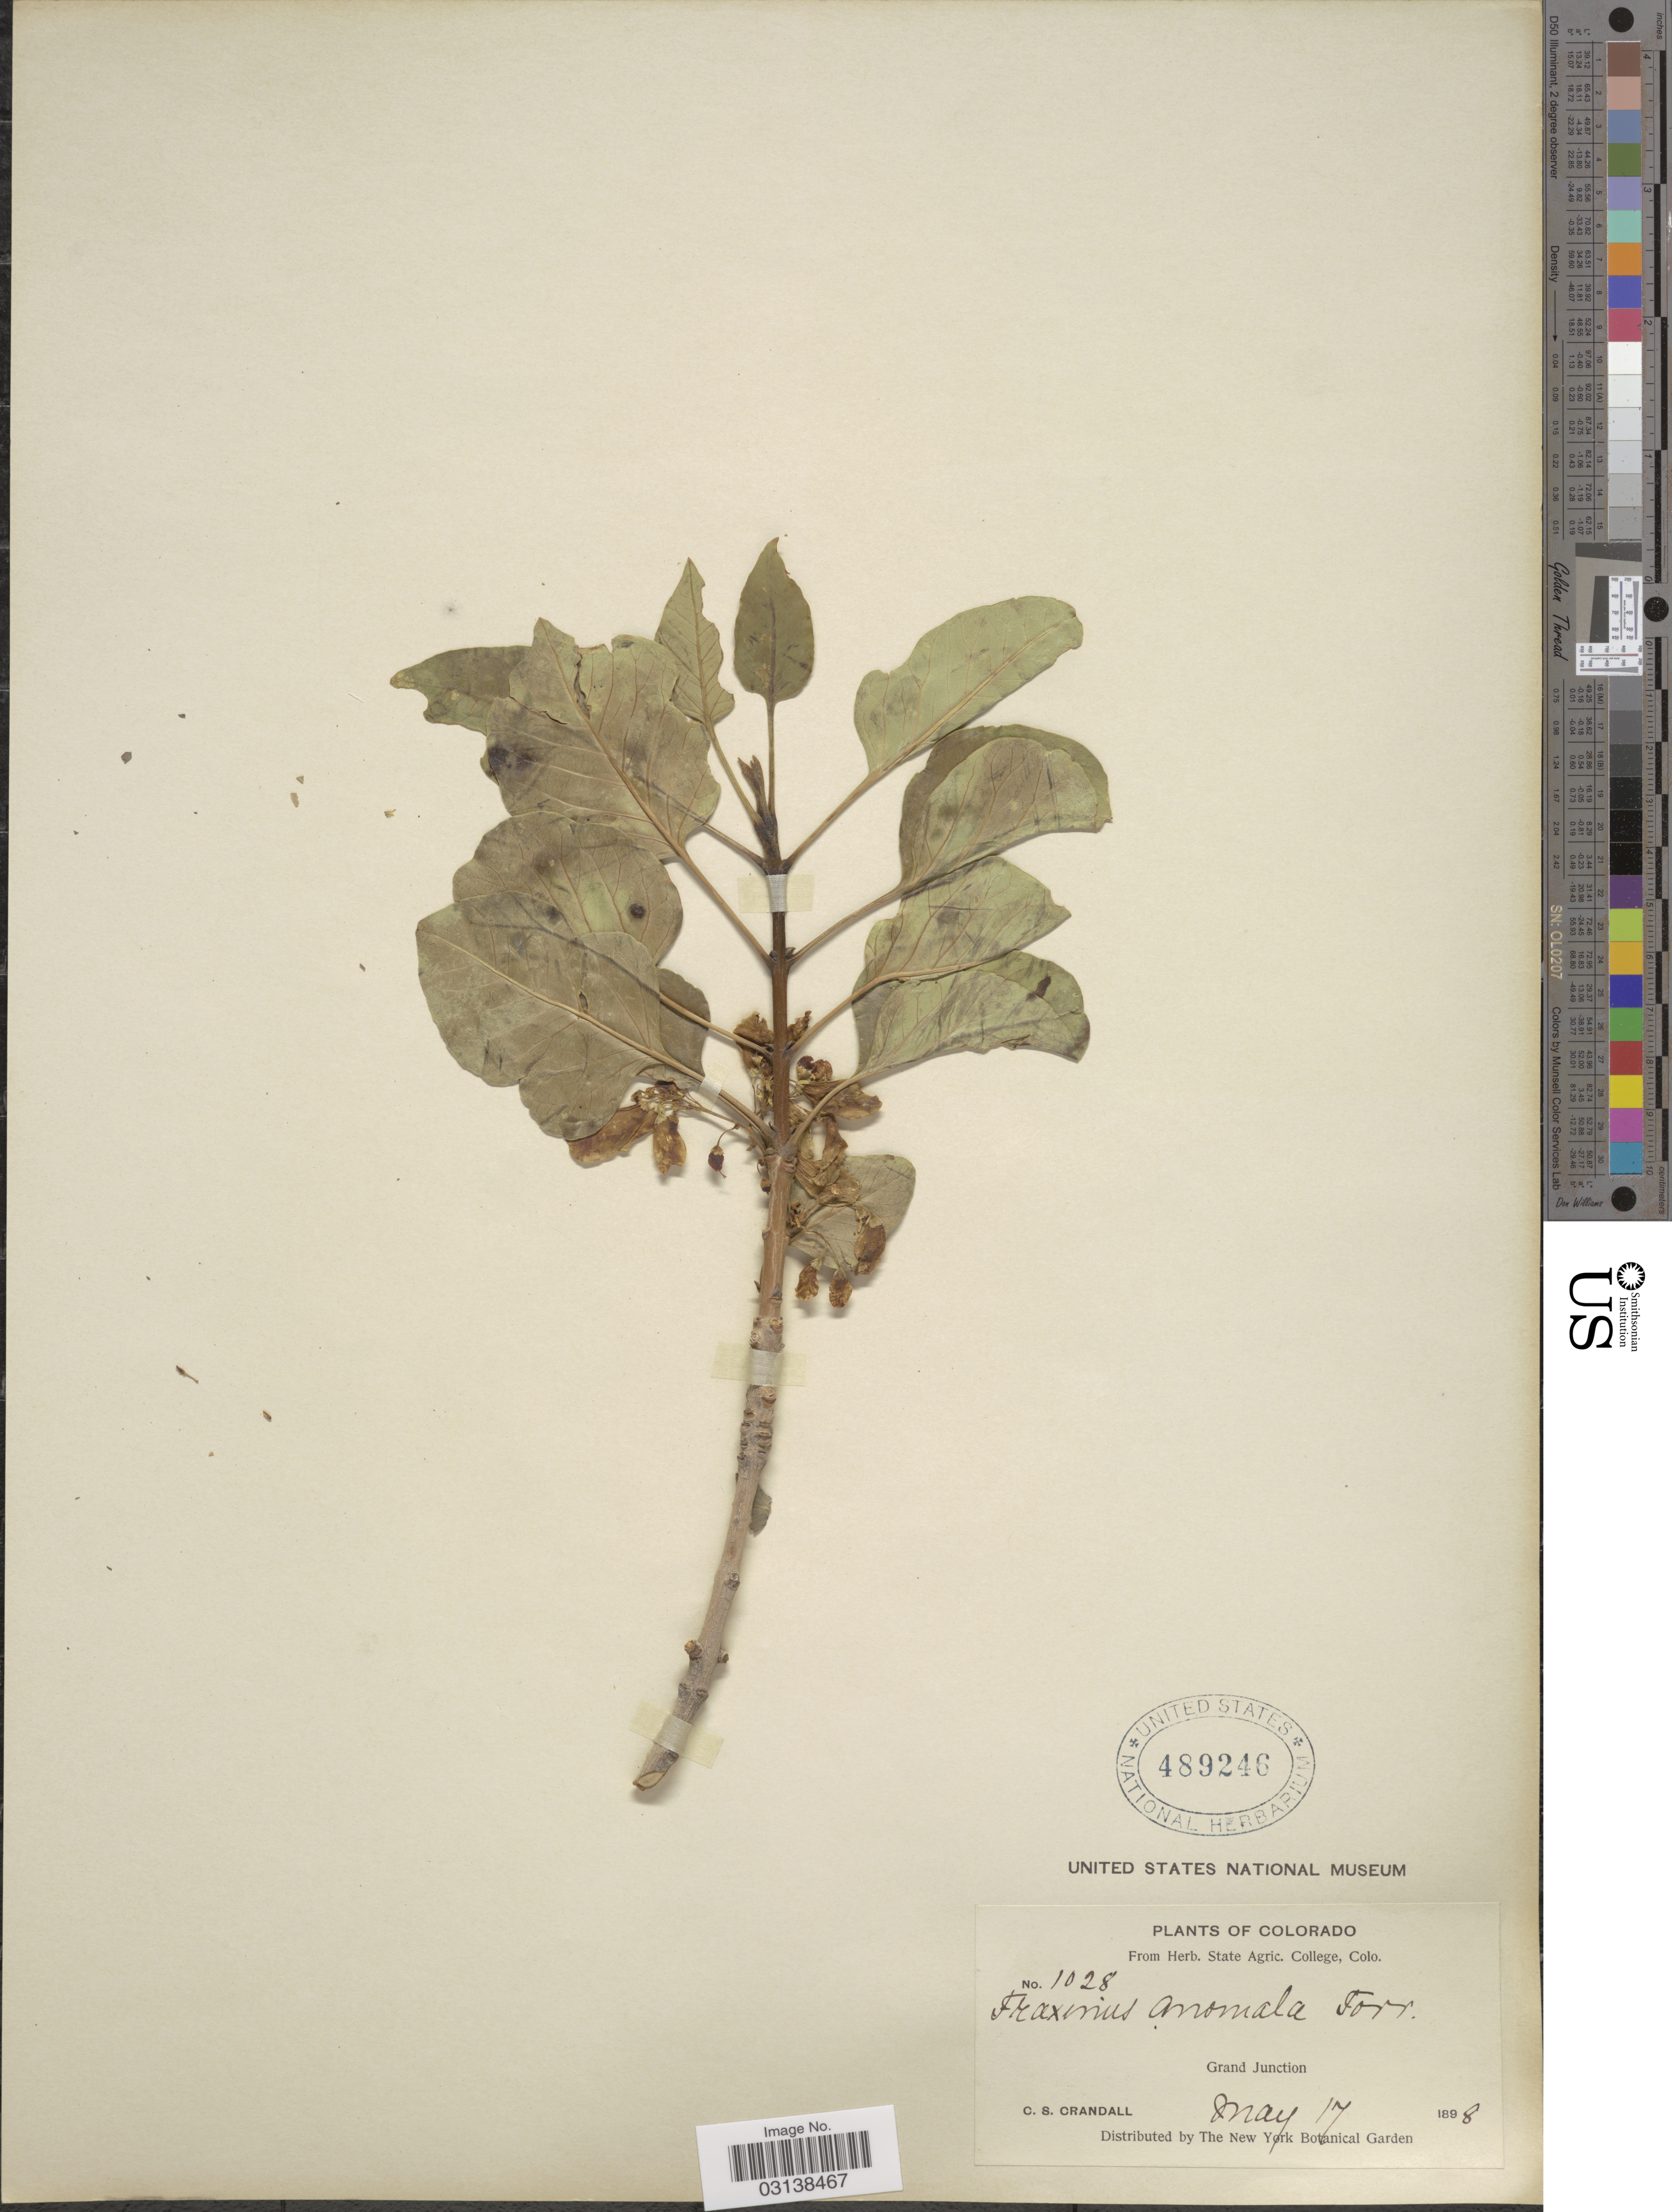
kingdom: Plantae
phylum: Tracheophyta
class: Magnoliopsida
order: Lamiales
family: Oleaceae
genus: Fraxinus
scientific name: Fraxinus anomala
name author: Torr. ex S. Watson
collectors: C. Crandall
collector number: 1028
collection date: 1898-05-17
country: United States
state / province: Colorado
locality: Grand Junction.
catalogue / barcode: US 489246